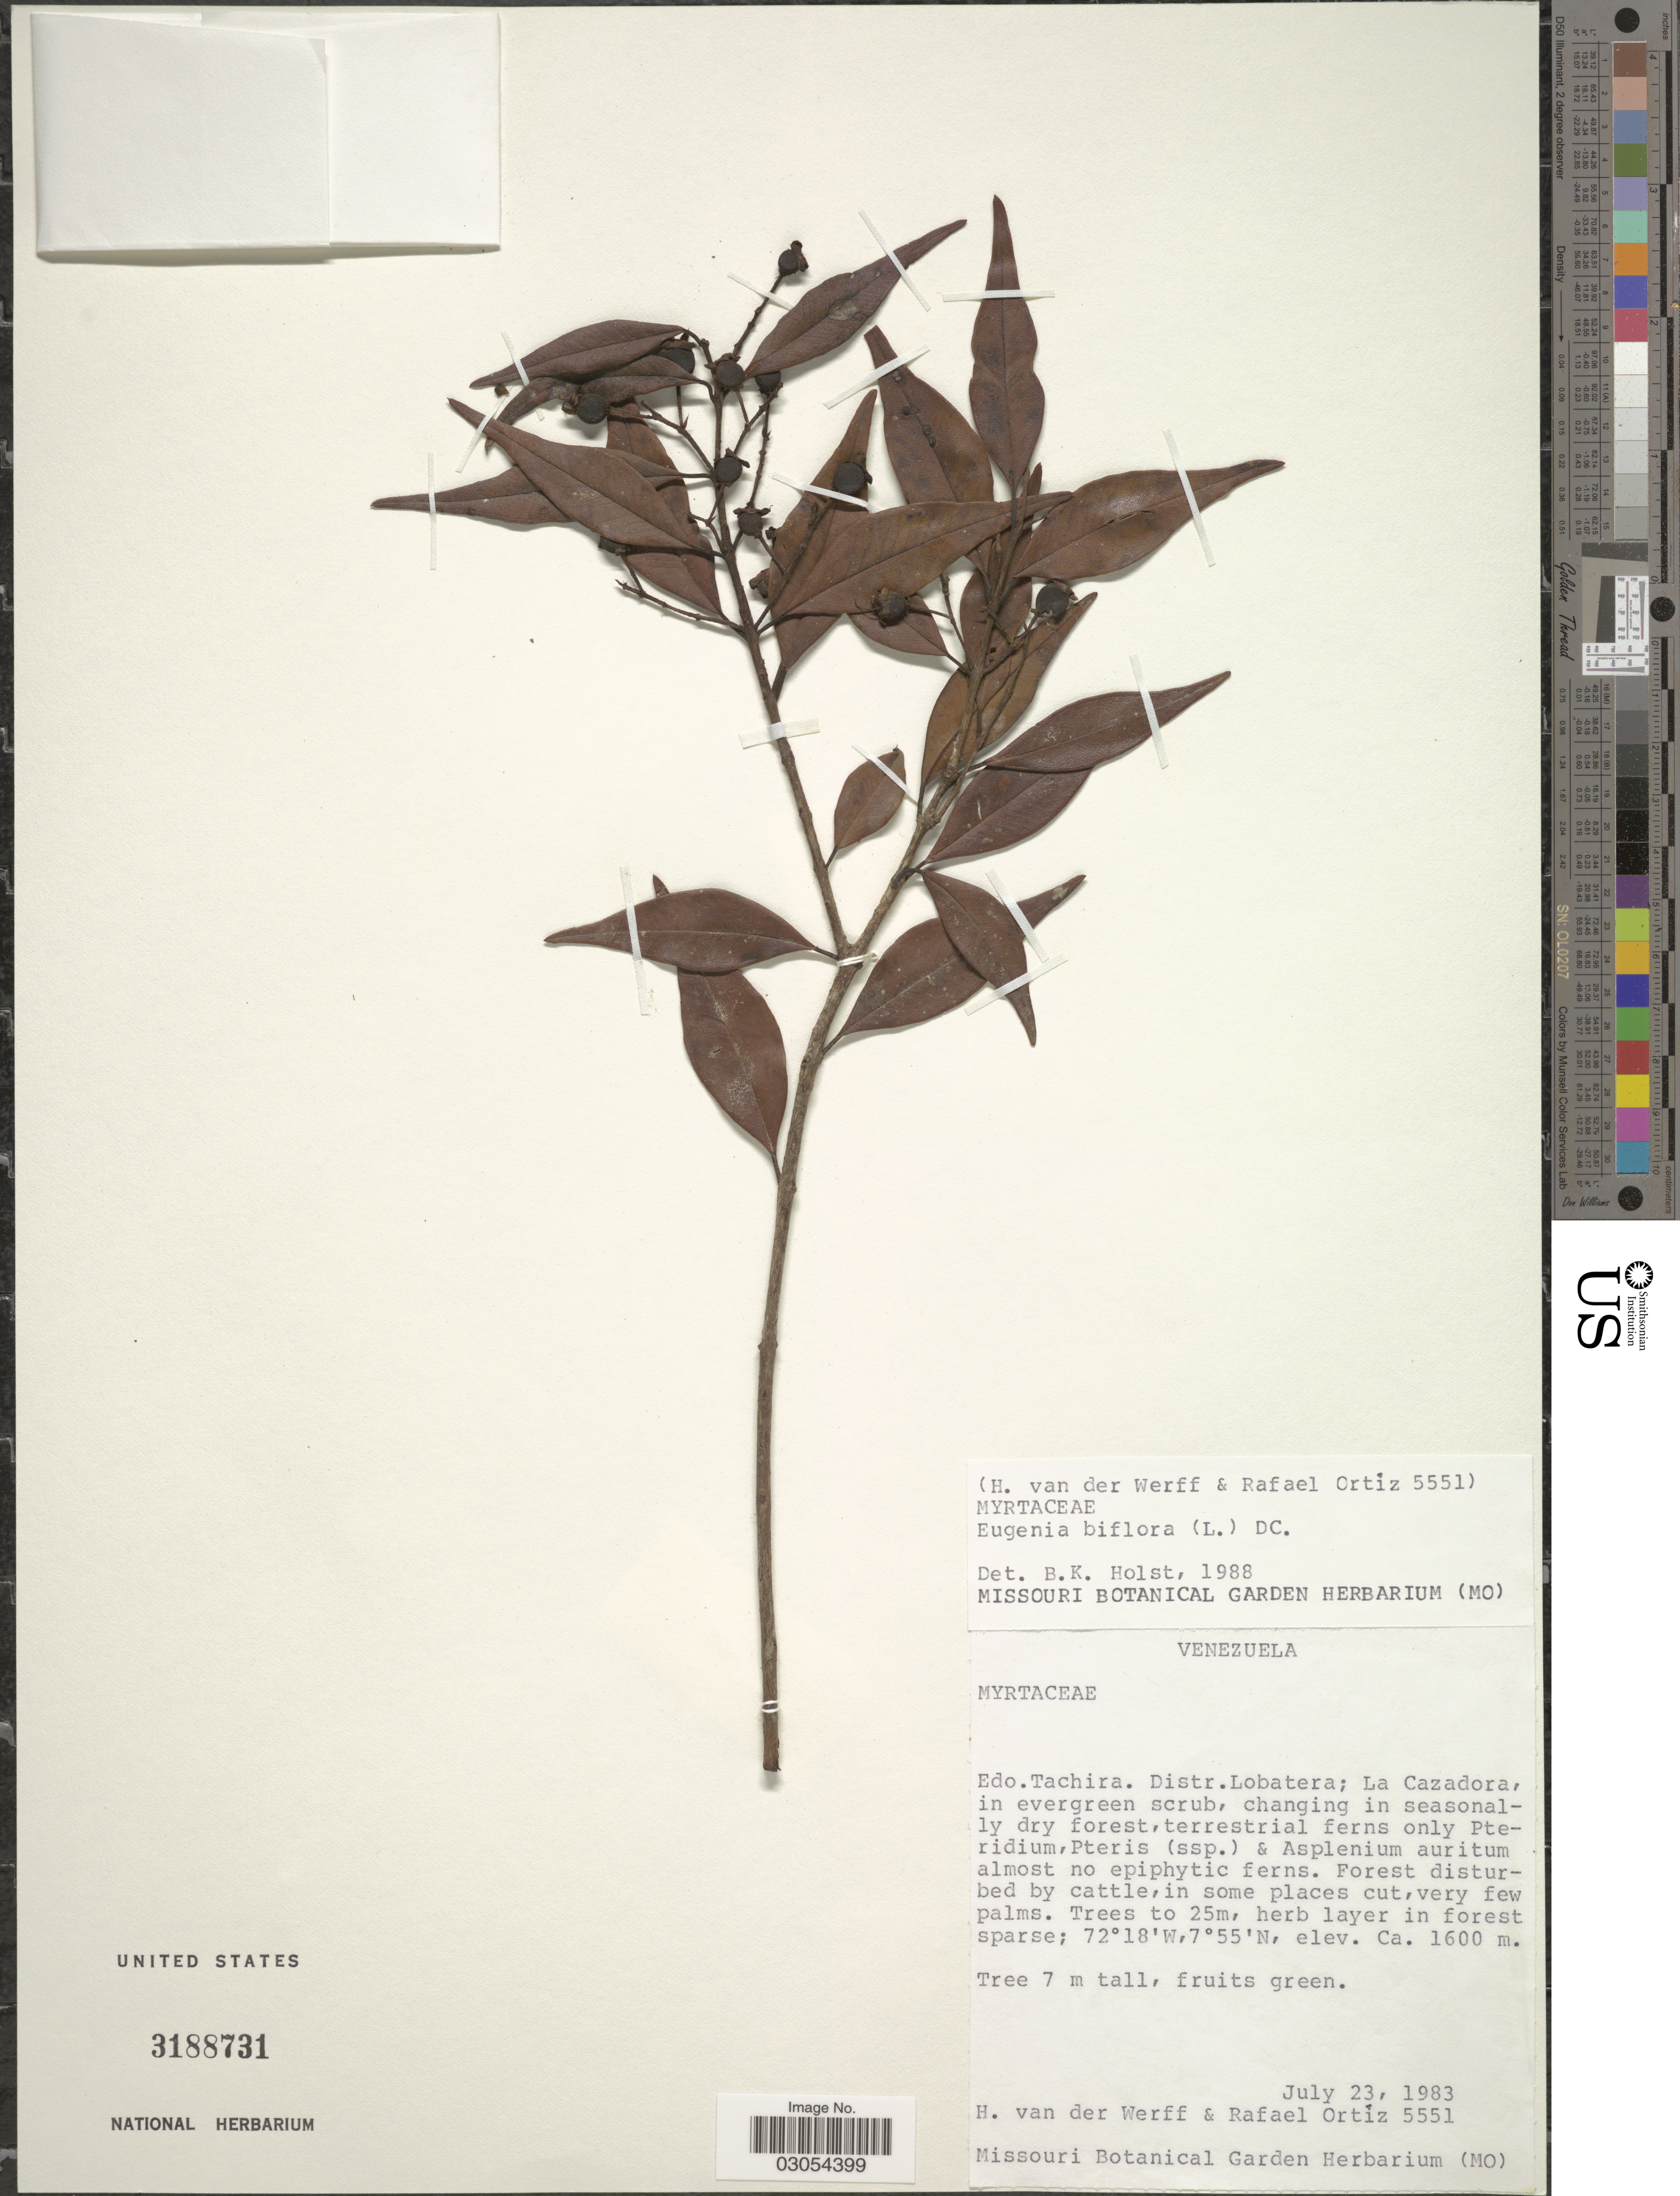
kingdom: Plantae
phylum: Tracheophyta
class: Magnoliopsida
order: Myrtales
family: Myrtaceae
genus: Eugenia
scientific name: Eugenia biflora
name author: (L.) DC.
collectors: H. van der Werff & R. Ortiz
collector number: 5551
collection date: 1983-07-23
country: Venezuela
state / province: Tachira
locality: Distr. Lobatera; La Cazadora, in evergreen scrub.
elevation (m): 1600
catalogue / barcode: US 3188731